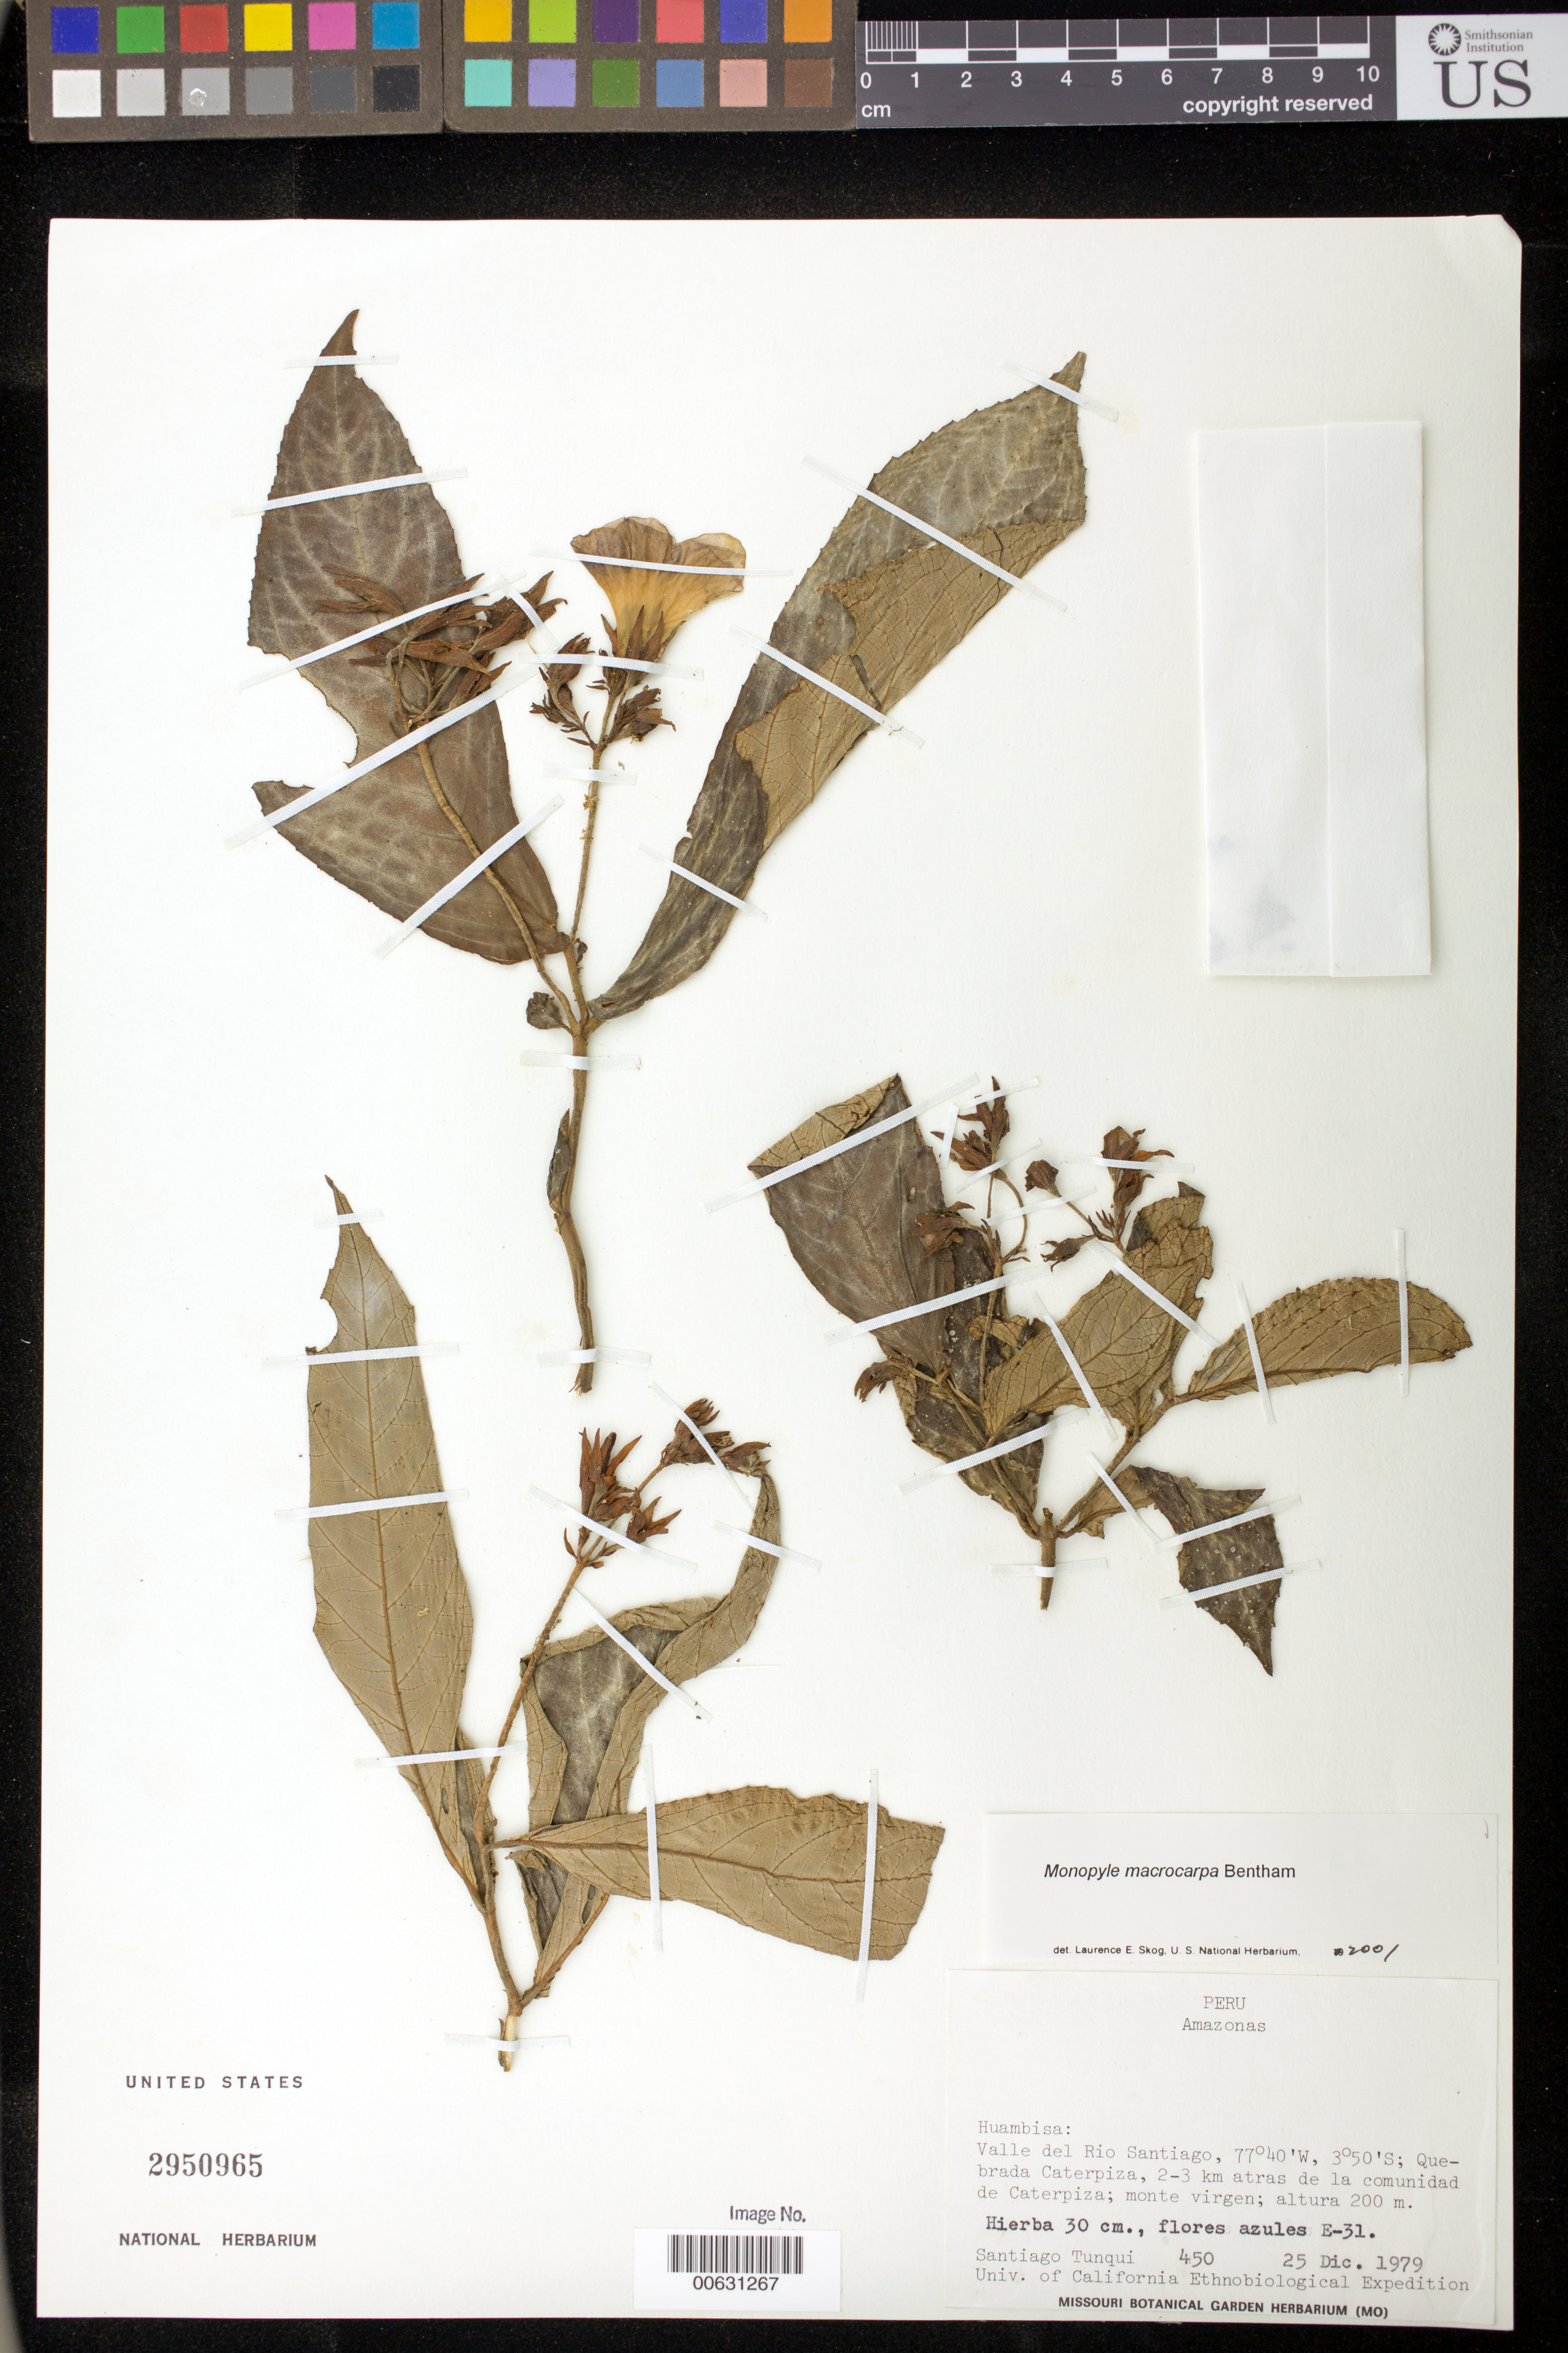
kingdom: Plantae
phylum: Tracheophyta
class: Magnoliopsida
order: Lamiales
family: Gesneriaceae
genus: Monopyle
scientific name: Monopyle macrocarpa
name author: Benth.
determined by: Skog, Laurence E.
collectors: S. Tunqui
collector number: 450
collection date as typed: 25 Dec 1979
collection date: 1979-12-25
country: Peru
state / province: Amazonas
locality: Valle del Rio Santiago, Quebrada Caterpiza, 2-3 km atras de la comunidad de Caterpiza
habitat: Monte virgen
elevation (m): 200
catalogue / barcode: US 2950965